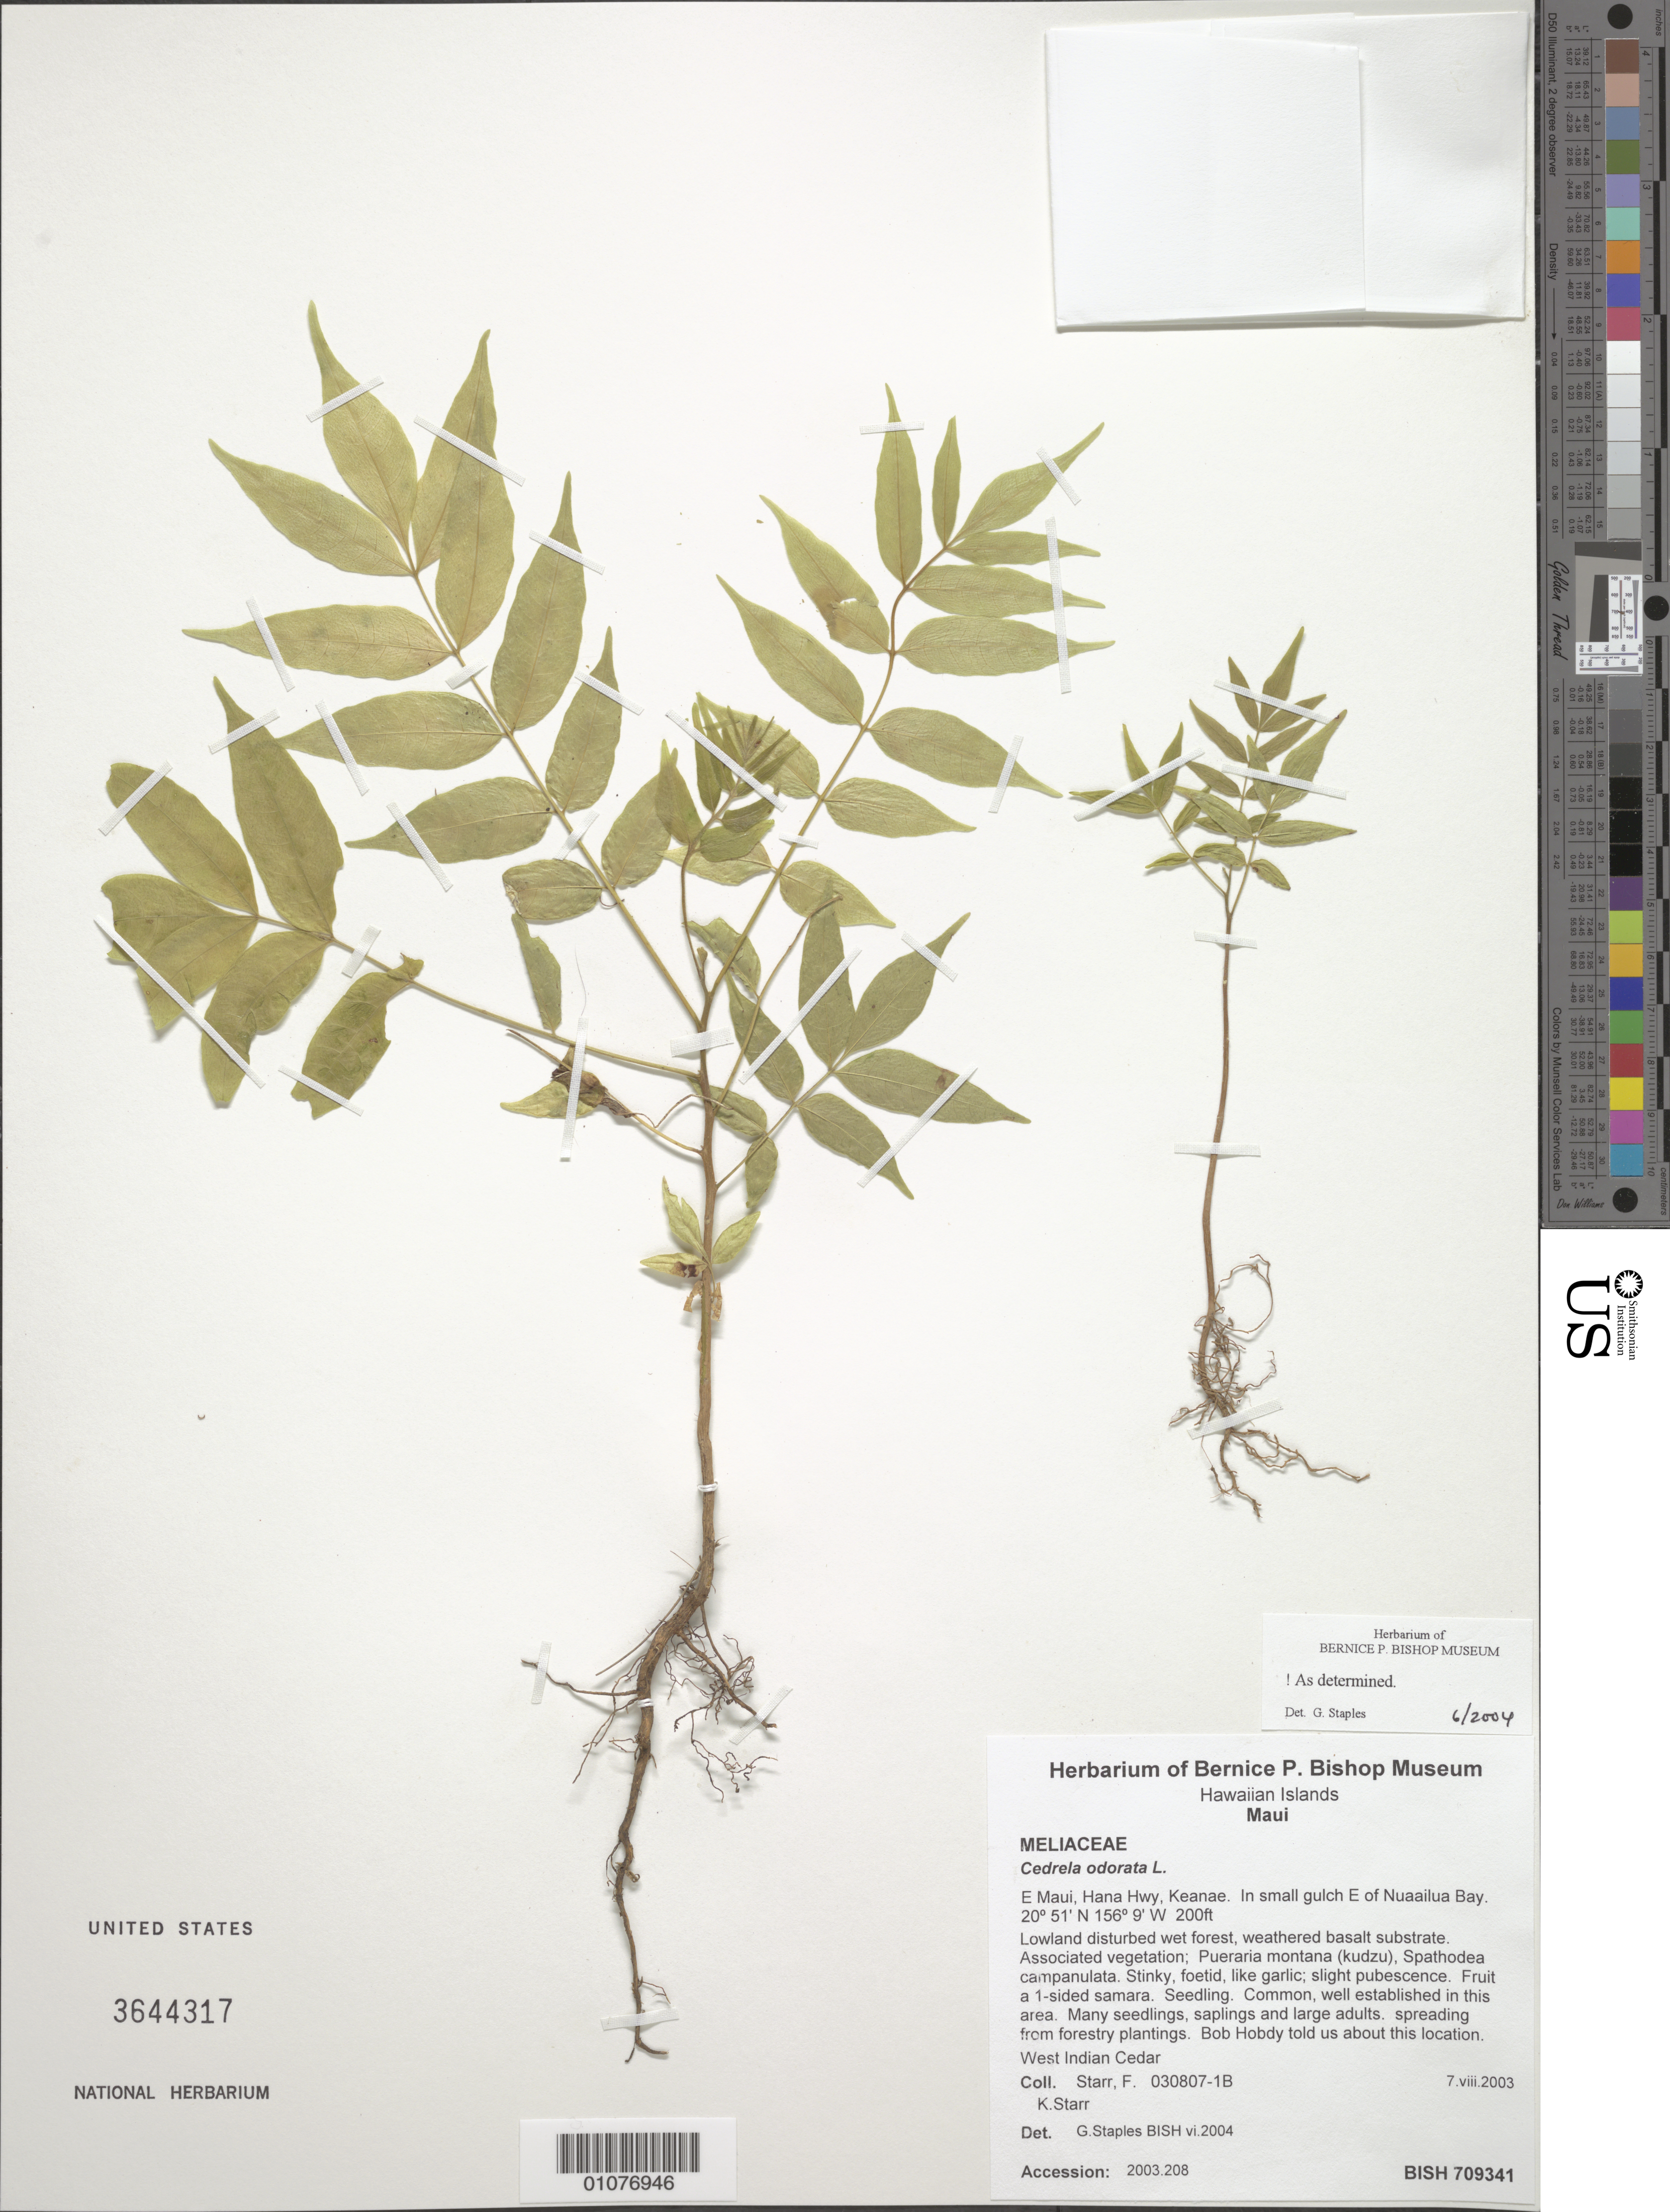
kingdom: Plantae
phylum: Tracheophyta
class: Magnoliopsida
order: Sapindales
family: Meliaceae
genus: Cedrela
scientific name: Cedrela odorata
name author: L.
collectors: F. Starr & K. Starr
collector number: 030807-1B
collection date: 2003-08-07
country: United States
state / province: Hawaii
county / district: Maui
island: Maui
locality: E Maui, Hana Hwy, Keanae. In small gulch E of Nuaailua Bay.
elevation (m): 61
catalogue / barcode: US 3644317